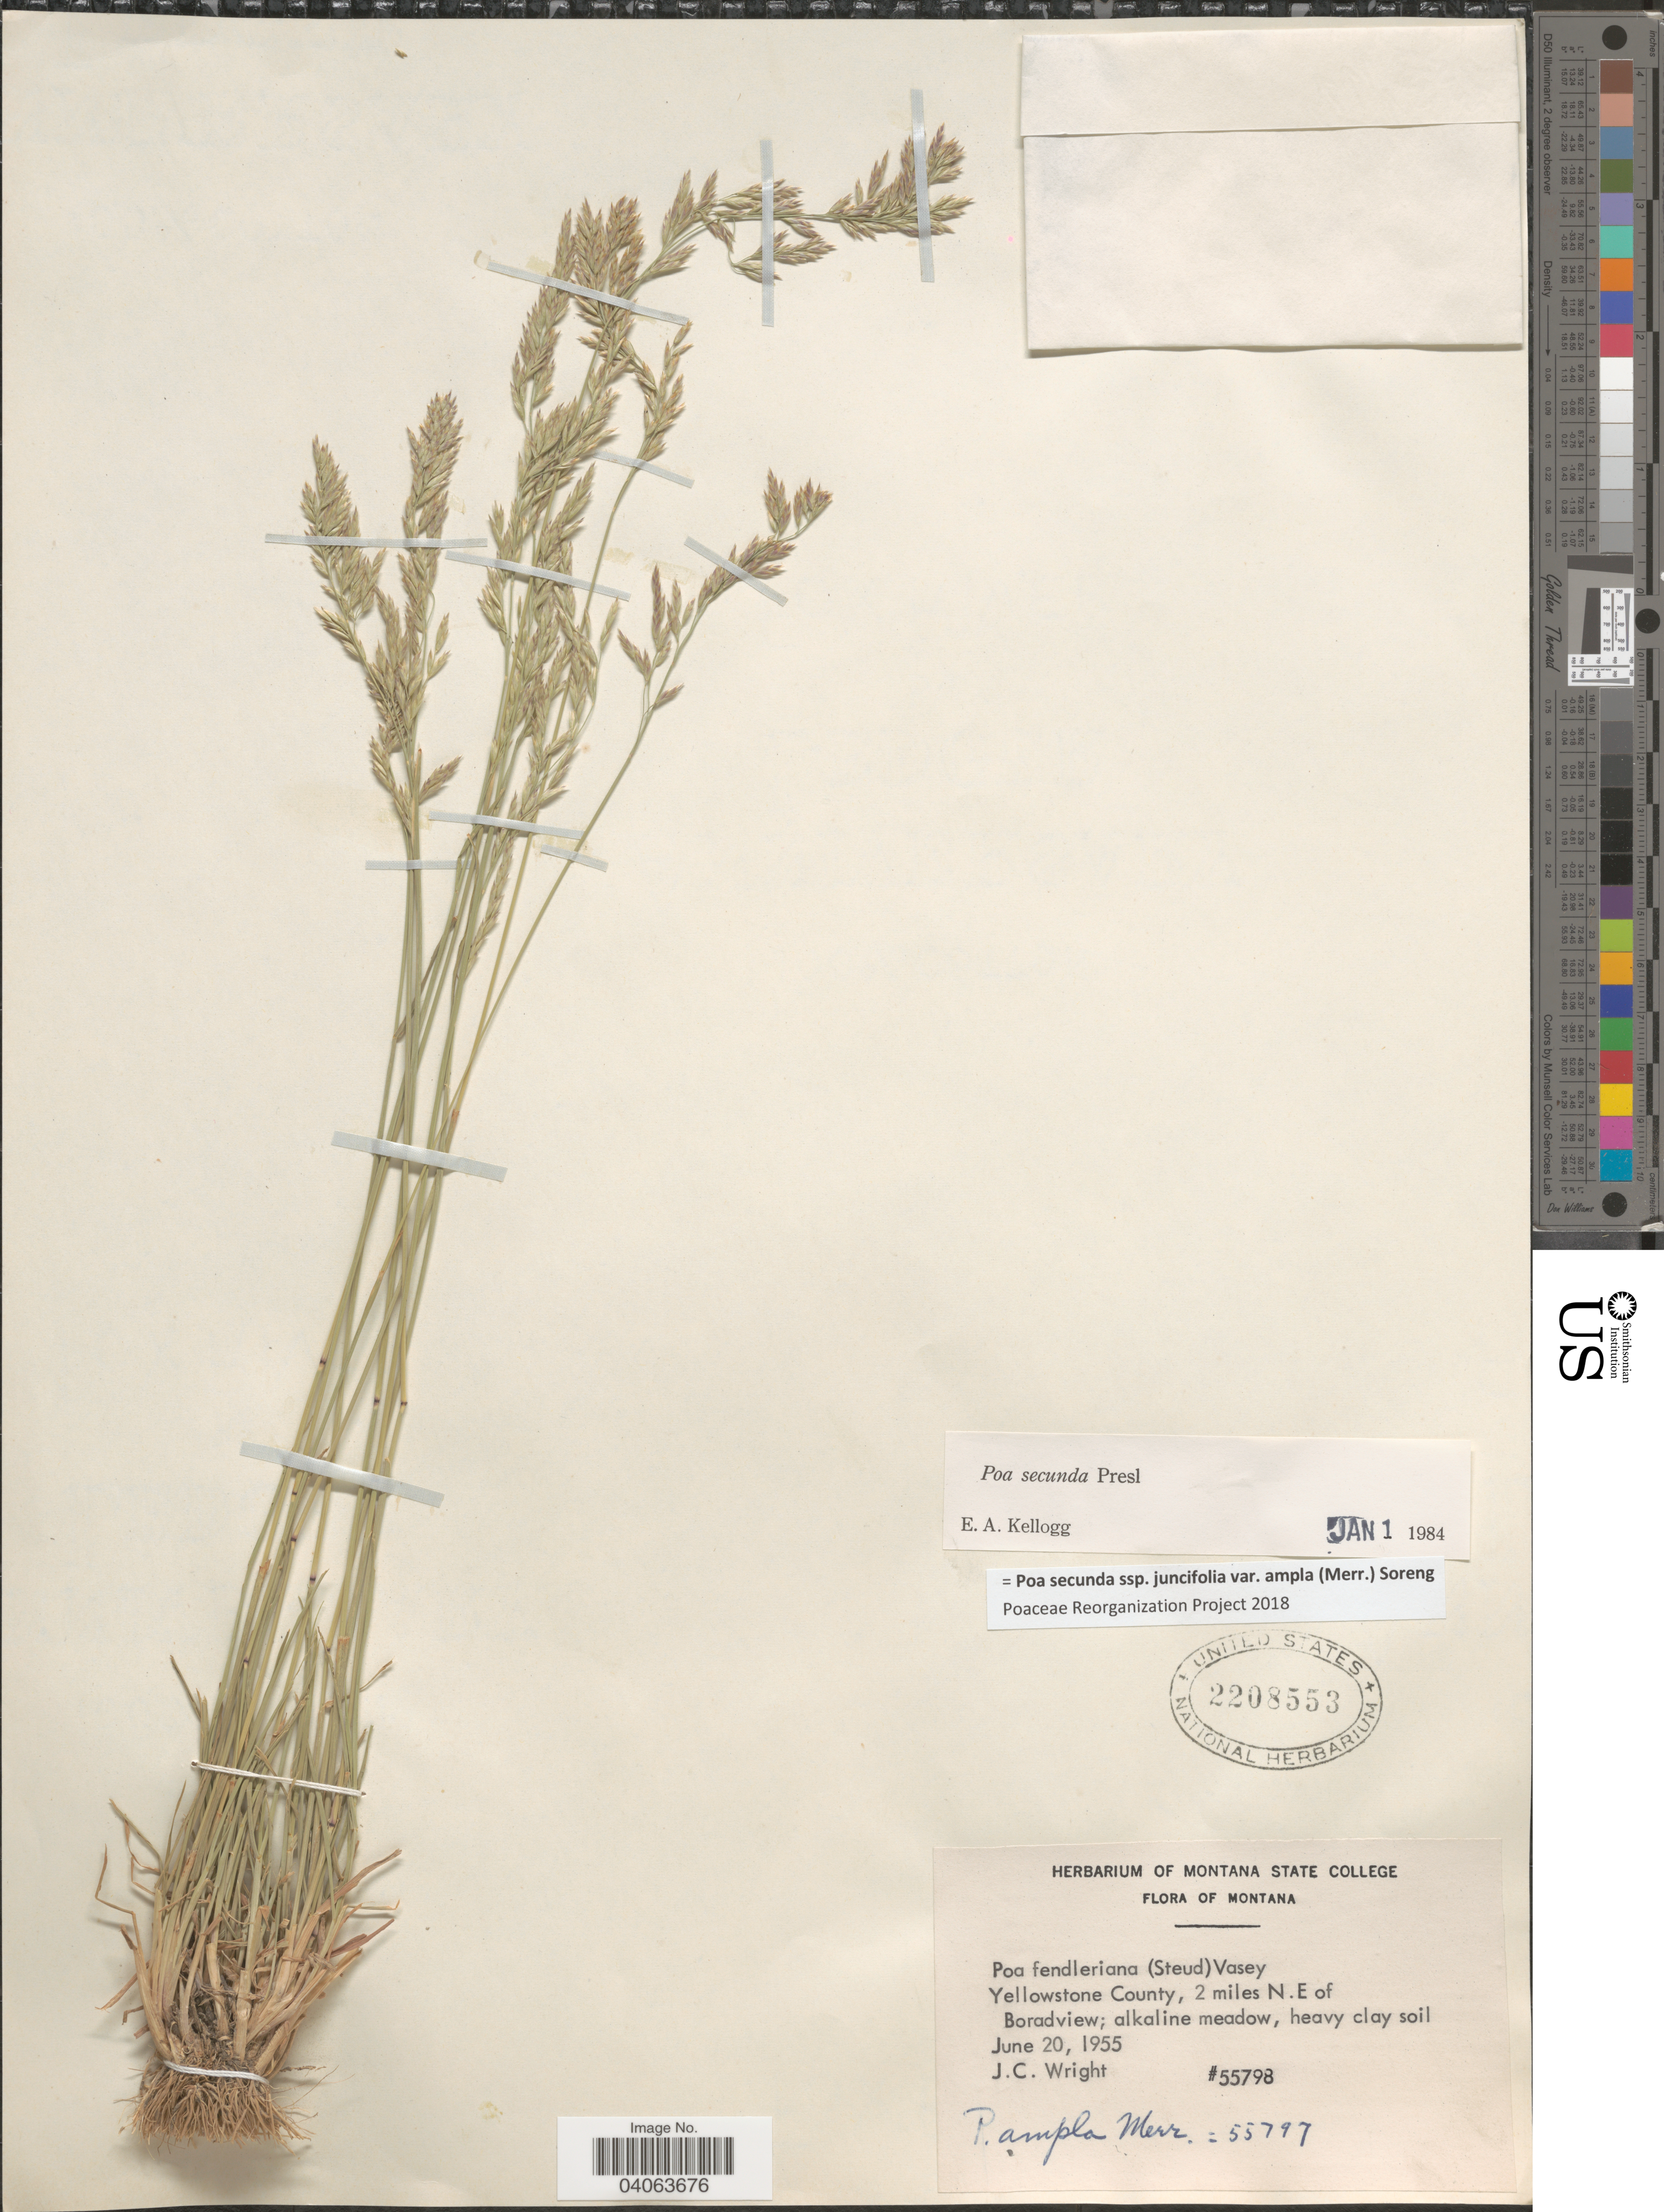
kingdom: Plantae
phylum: Tracheophyta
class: Liliopsida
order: Poales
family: Poaceae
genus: Poa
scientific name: Poa secunda subsp. juncifolia var. ampla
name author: (Merr.) Soreng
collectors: J. Wright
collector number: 55798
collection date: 1955-06-20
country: United States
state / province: Montana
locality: Yellowstone County, 2 miles N. E of Boradview.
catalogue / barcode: US 2208553